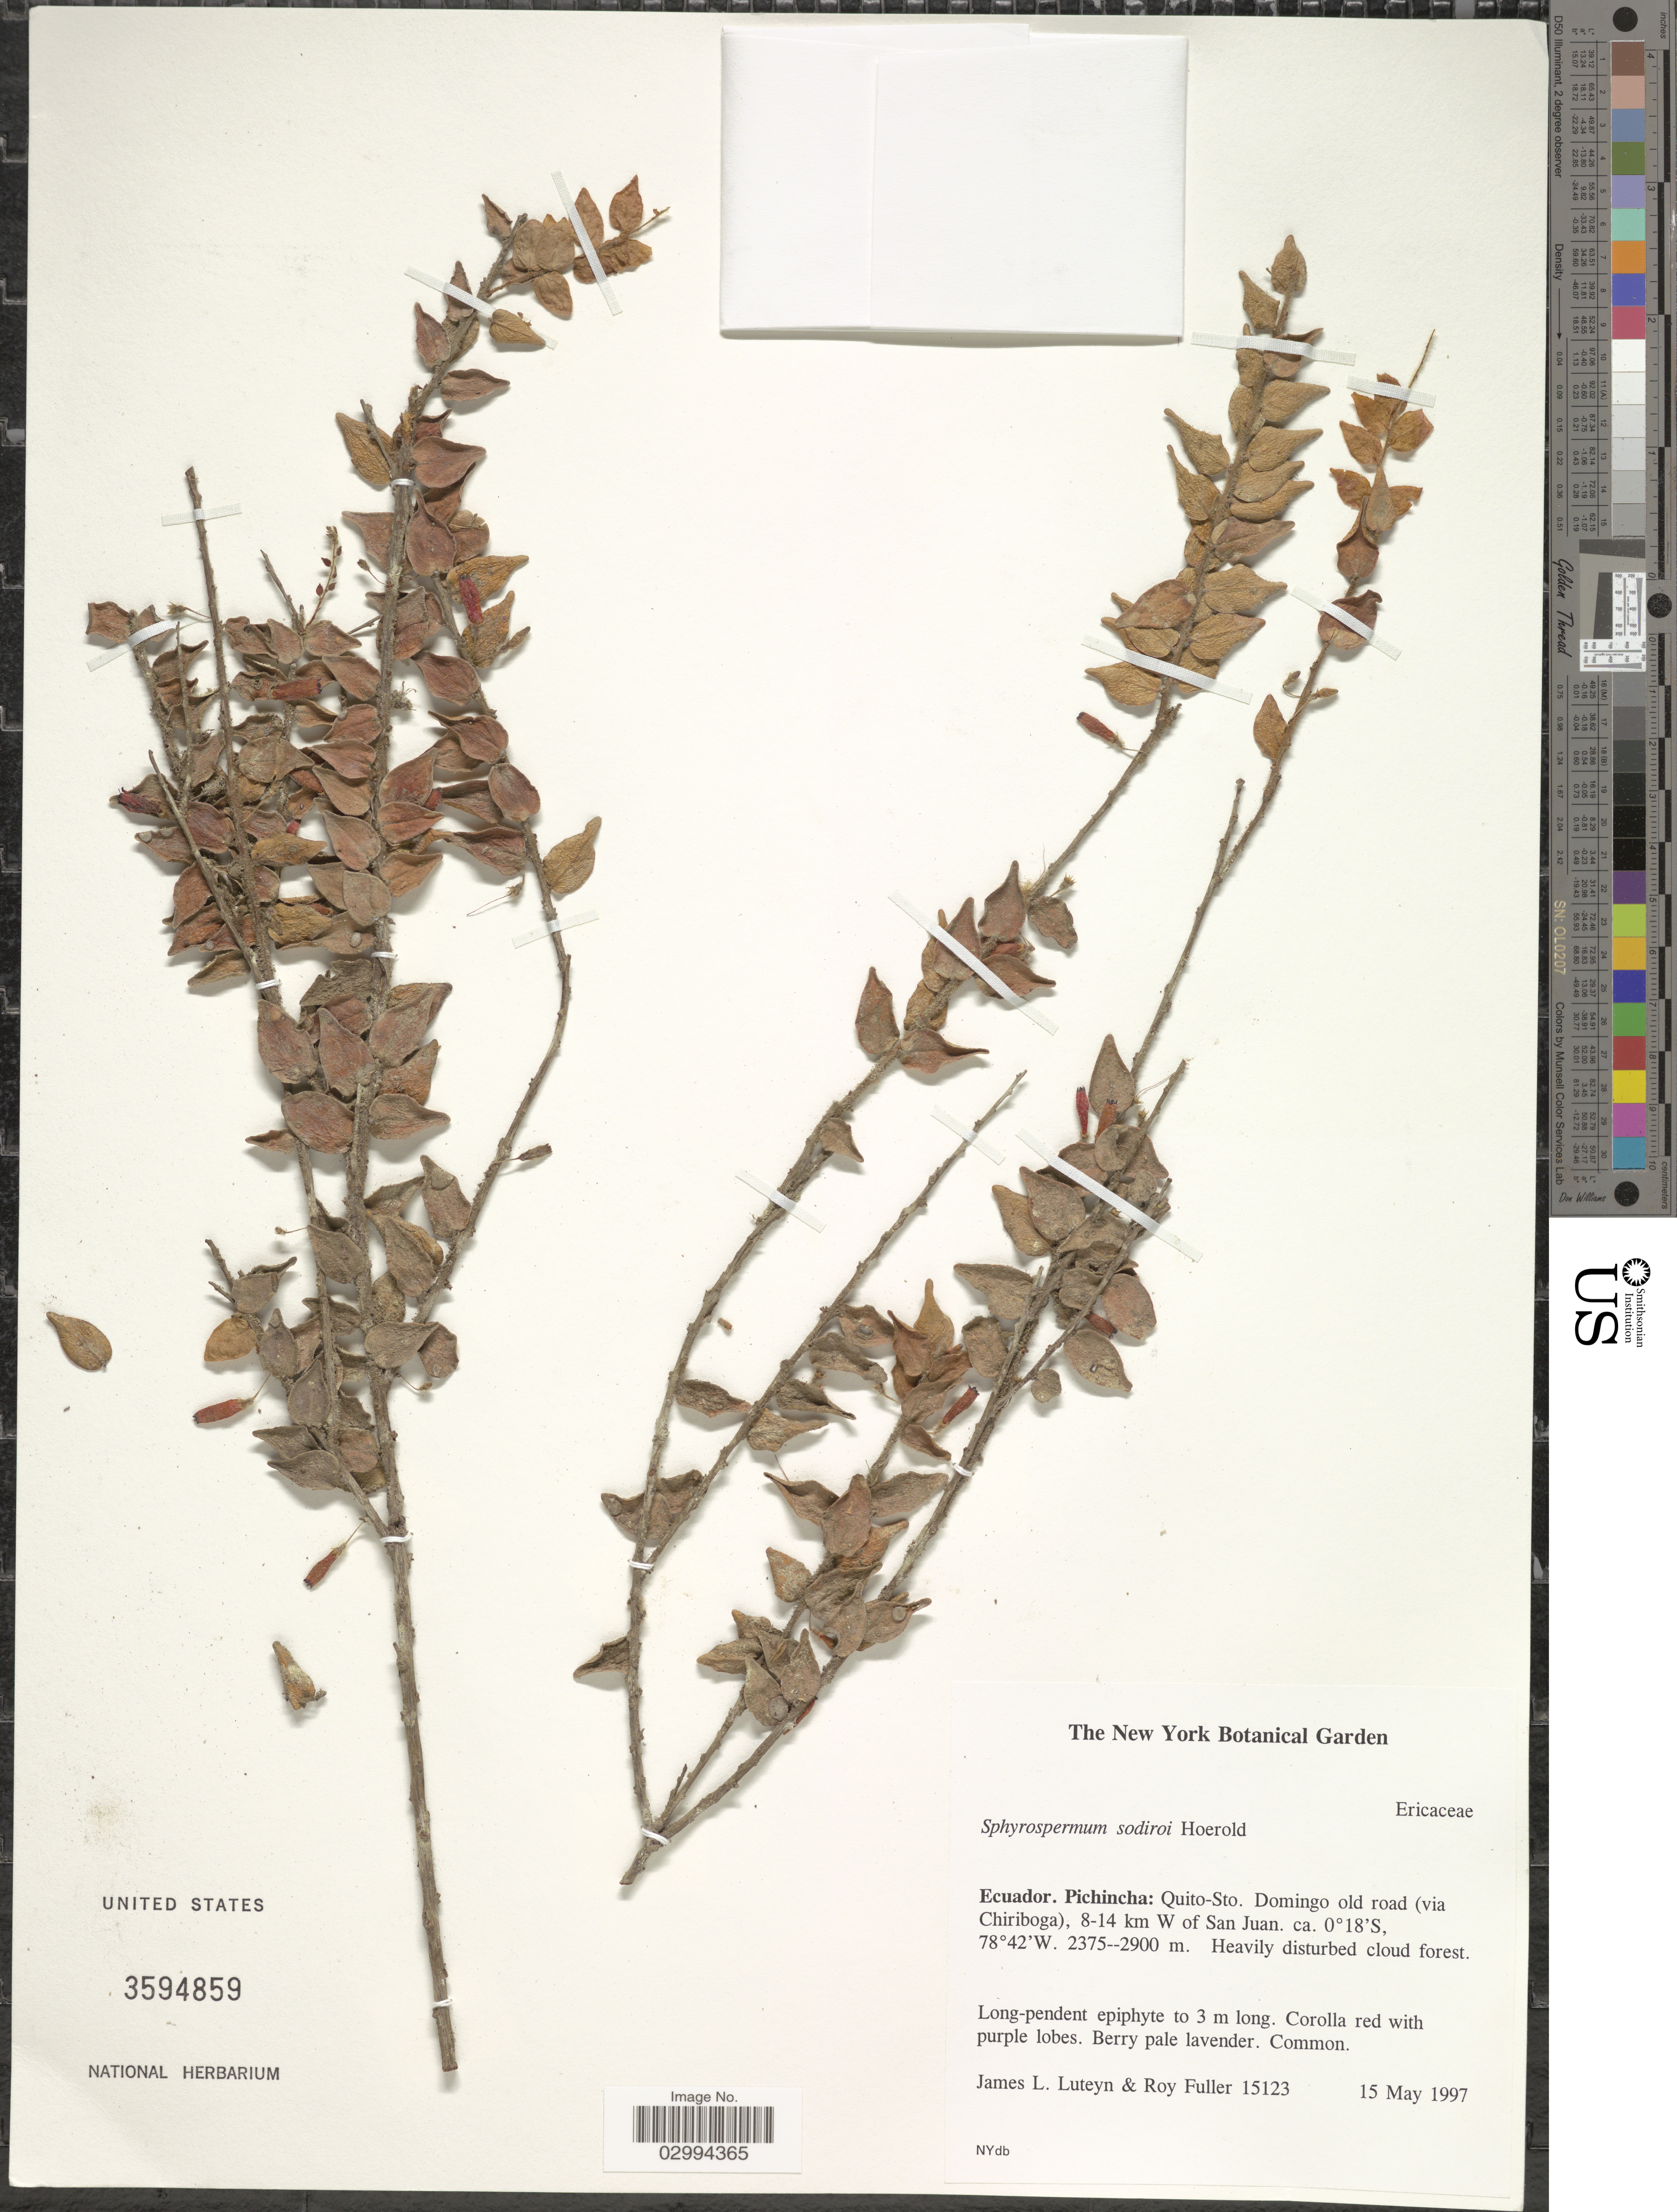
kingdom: Plantae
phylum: Tracheophyta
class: Magnoliopsida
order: Ericales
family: Ericaceae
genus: Sphyrospermum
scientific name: Sphyrospermum sodiroi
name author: (Hoerold) A.C. Sm.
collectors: J. L. Luteyn & R. Fuller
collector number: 15123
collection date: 1997-05-15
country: Ecuador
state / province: Pichincha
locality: Quito-Sto. Domingo old road (via Chiriboga), 8-14 km W of San Juan.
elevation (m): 2375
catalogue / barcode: US 3594859